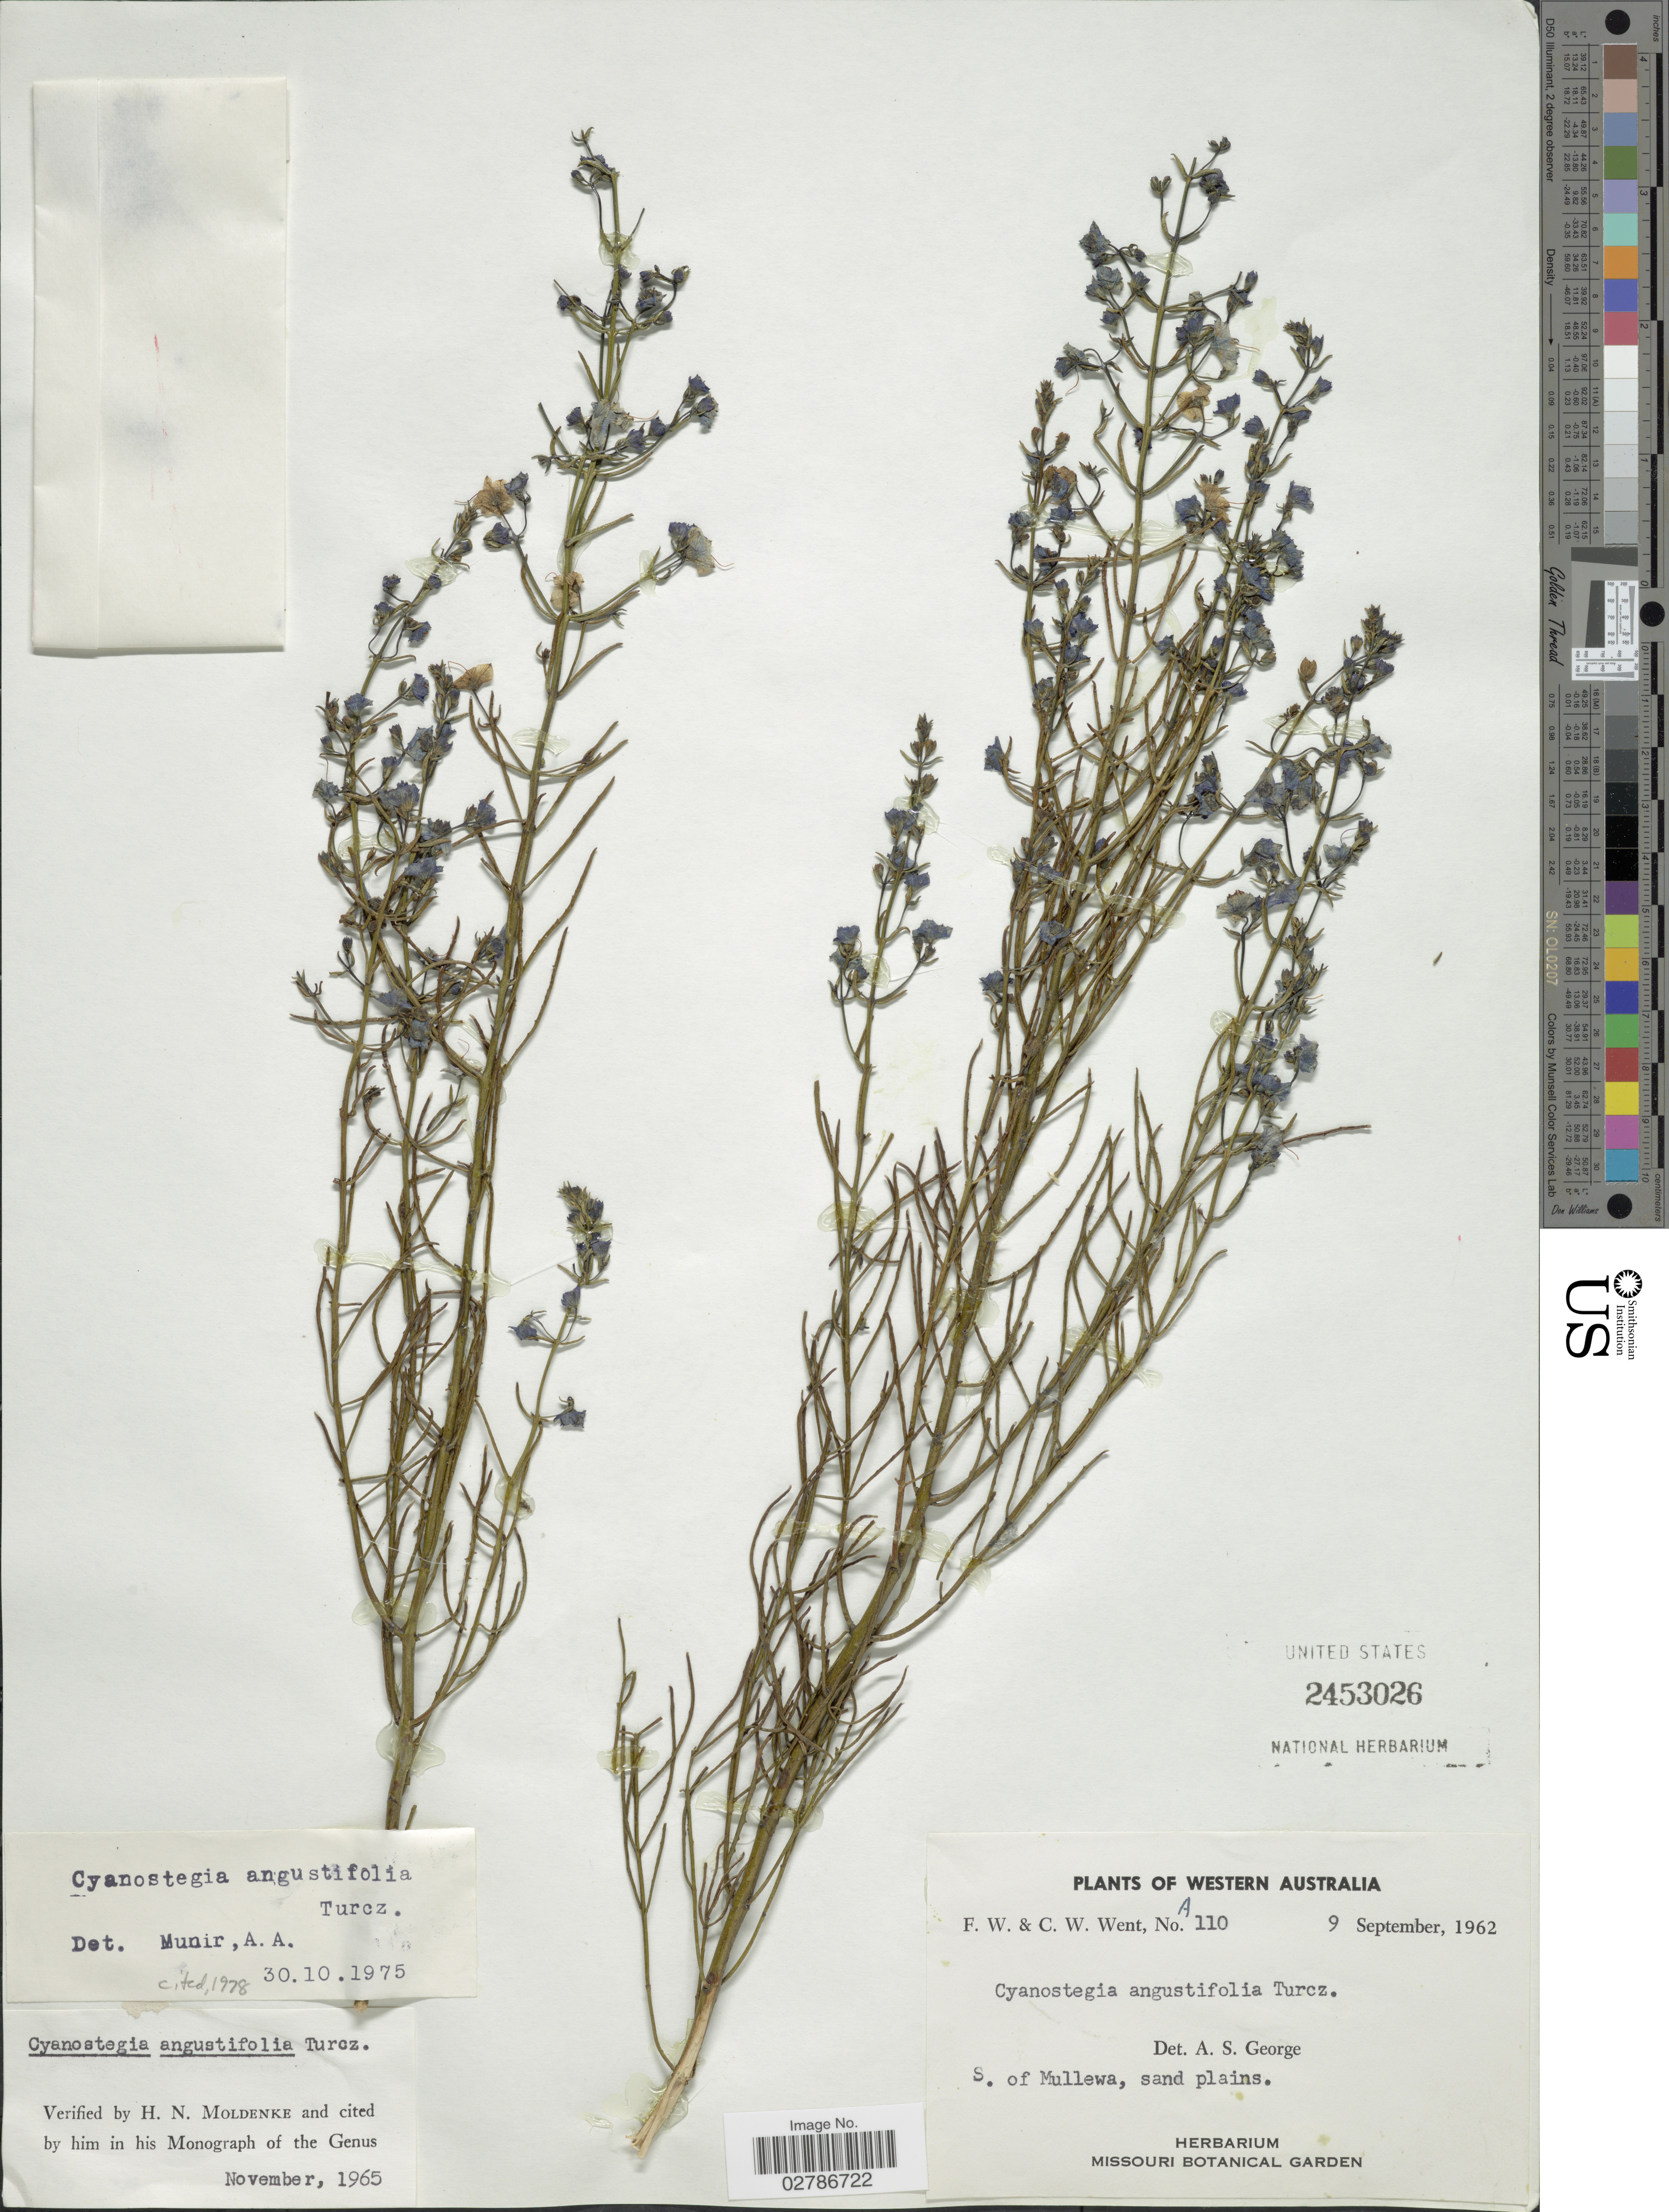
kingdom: Plantae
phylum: Tracheophyta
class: Magnoliopsida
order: Lamiales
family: Lamiaceae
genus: Cyanostegia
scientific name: Cyanostegia angustifolia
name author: Turcz.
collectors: F. W. Went & C. W. Went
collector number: A110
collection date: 1962-09-09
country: Australia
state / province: Western Australia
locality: S. of Mullewa, sand plains.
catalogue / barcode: US 2453026